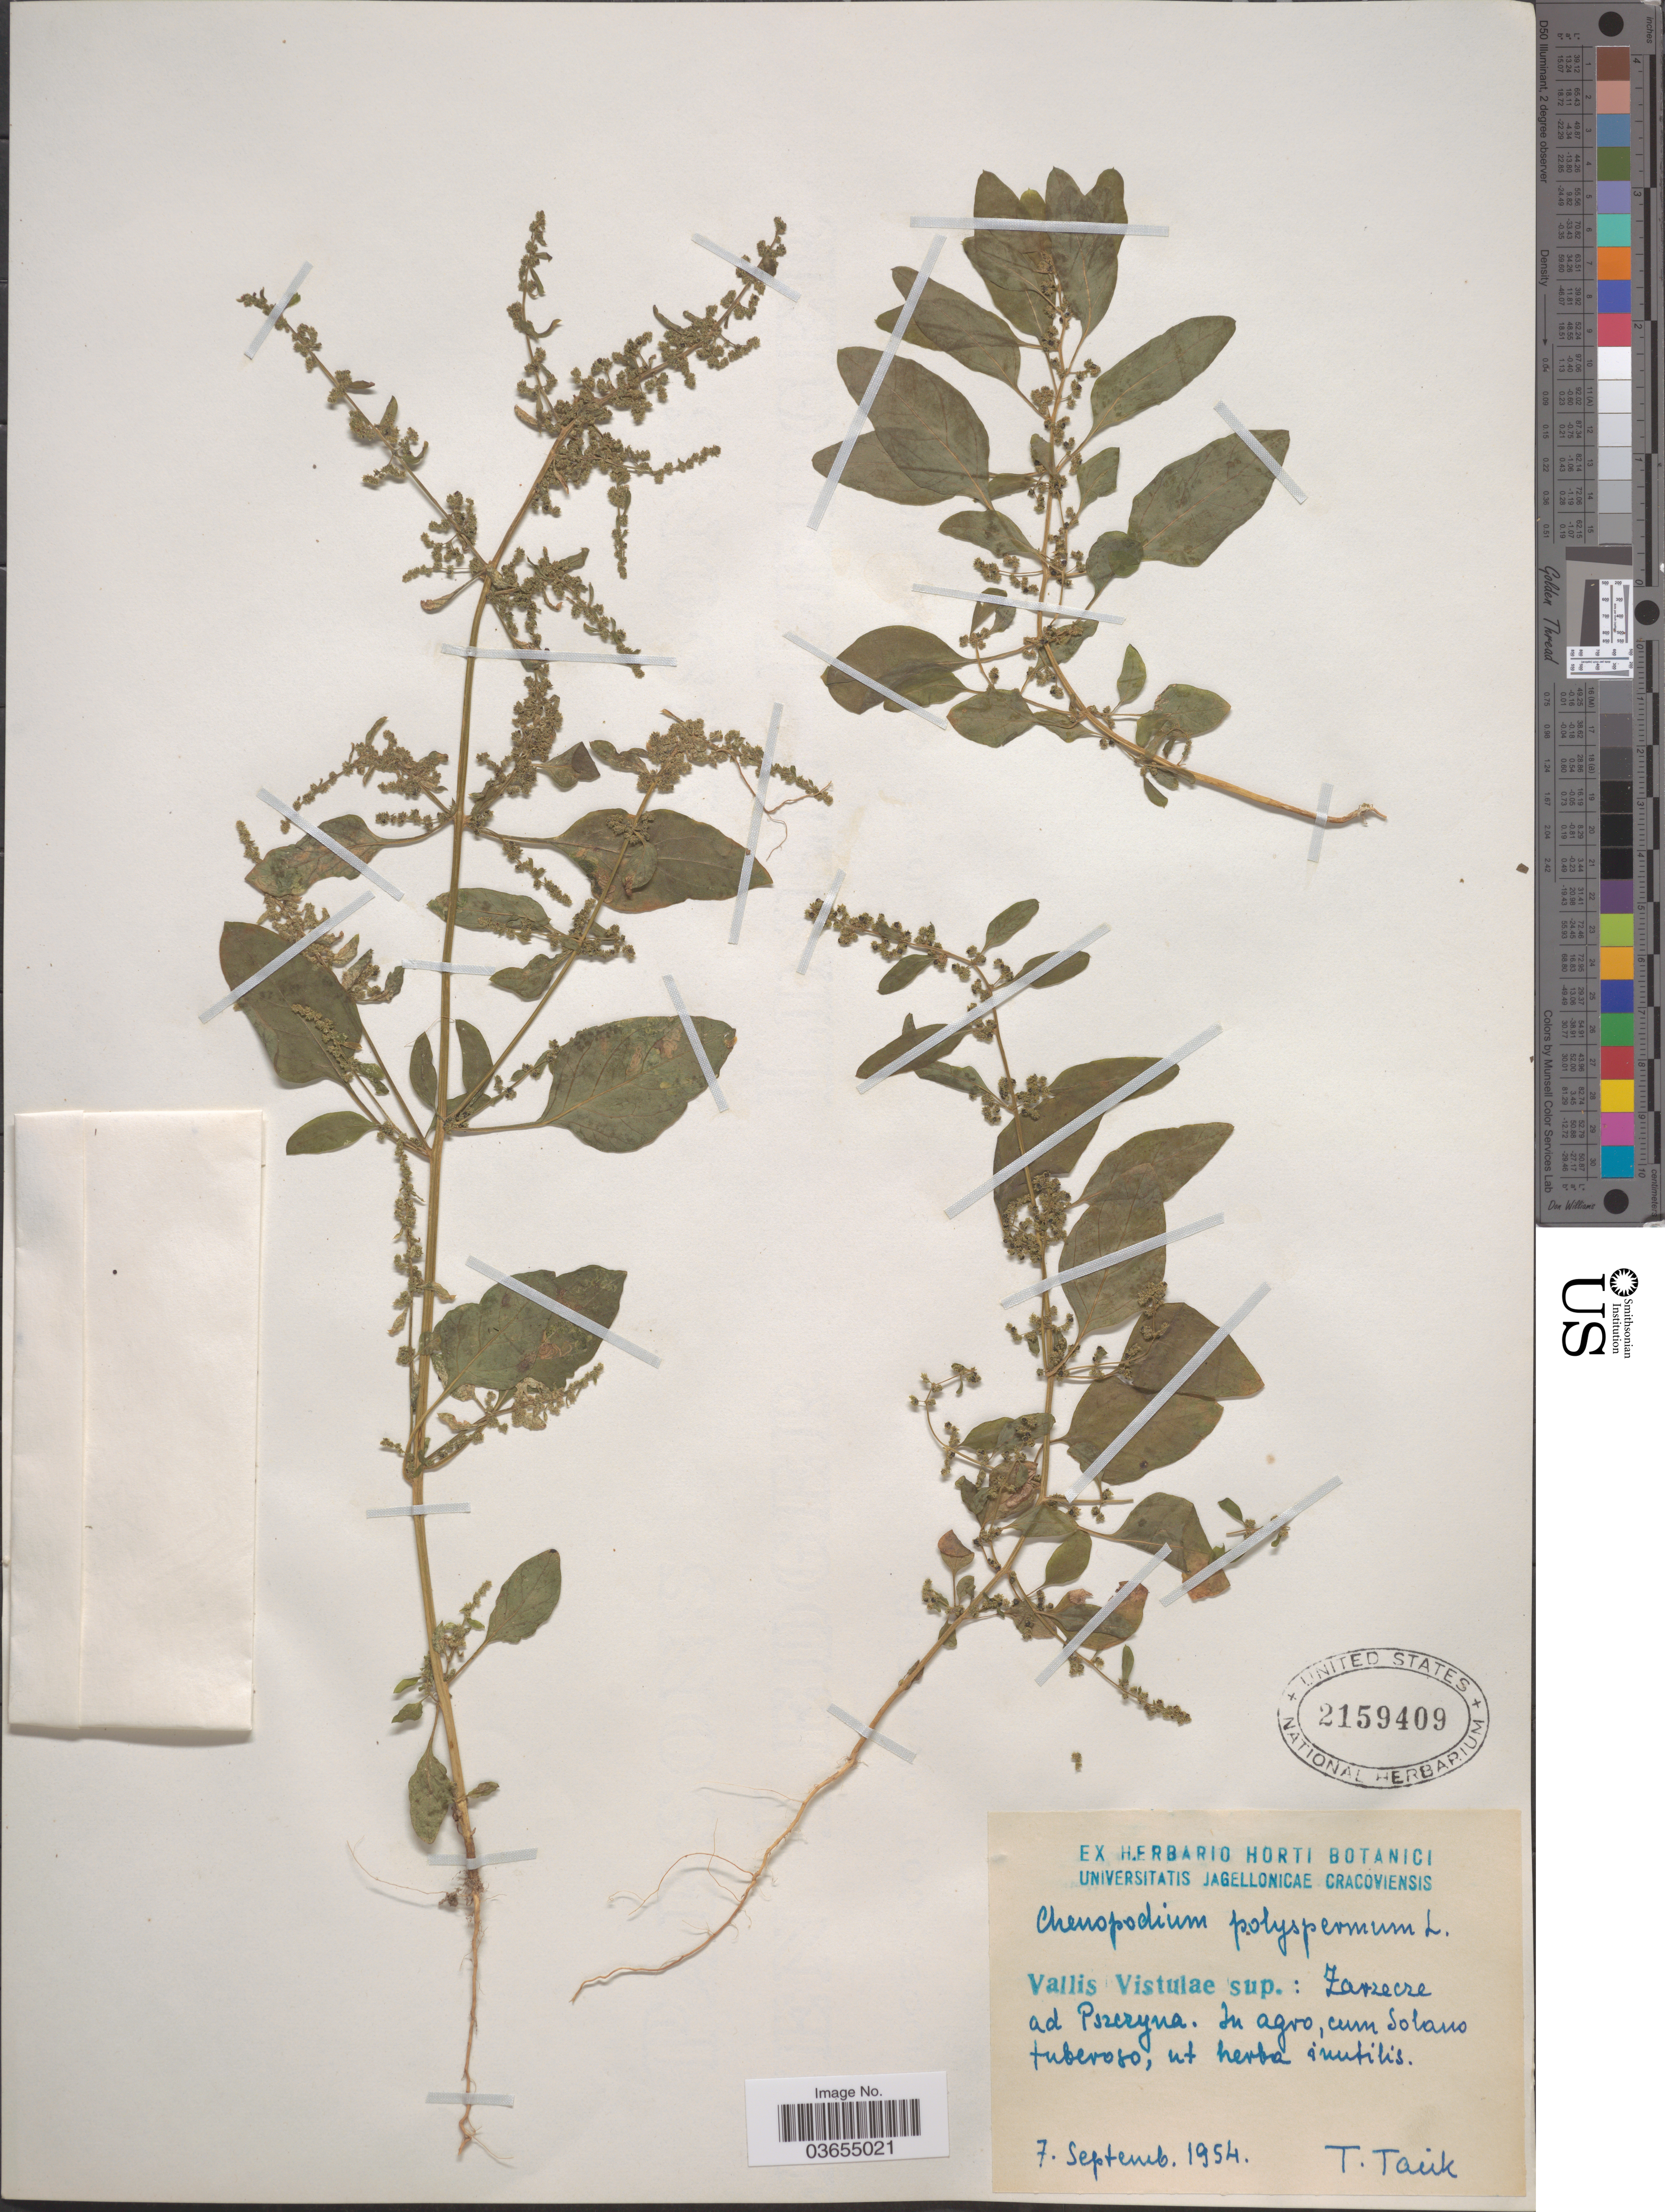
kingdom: Plantae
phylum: Tracheophyta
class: Magnoliopsida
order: Caryophyllales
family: Amaranthaceae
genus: Lipandra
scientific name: Lipandra polysperma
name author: (L.) S. Fuentes et al.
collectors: T. Tacik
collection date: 1954-09-07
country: Poland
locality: Vallis Vistulae sup.: Zarzecze ad Pszcryna. In agro, cum Solano tuberoso, ut herba inutilis.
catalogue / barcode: US 2159409